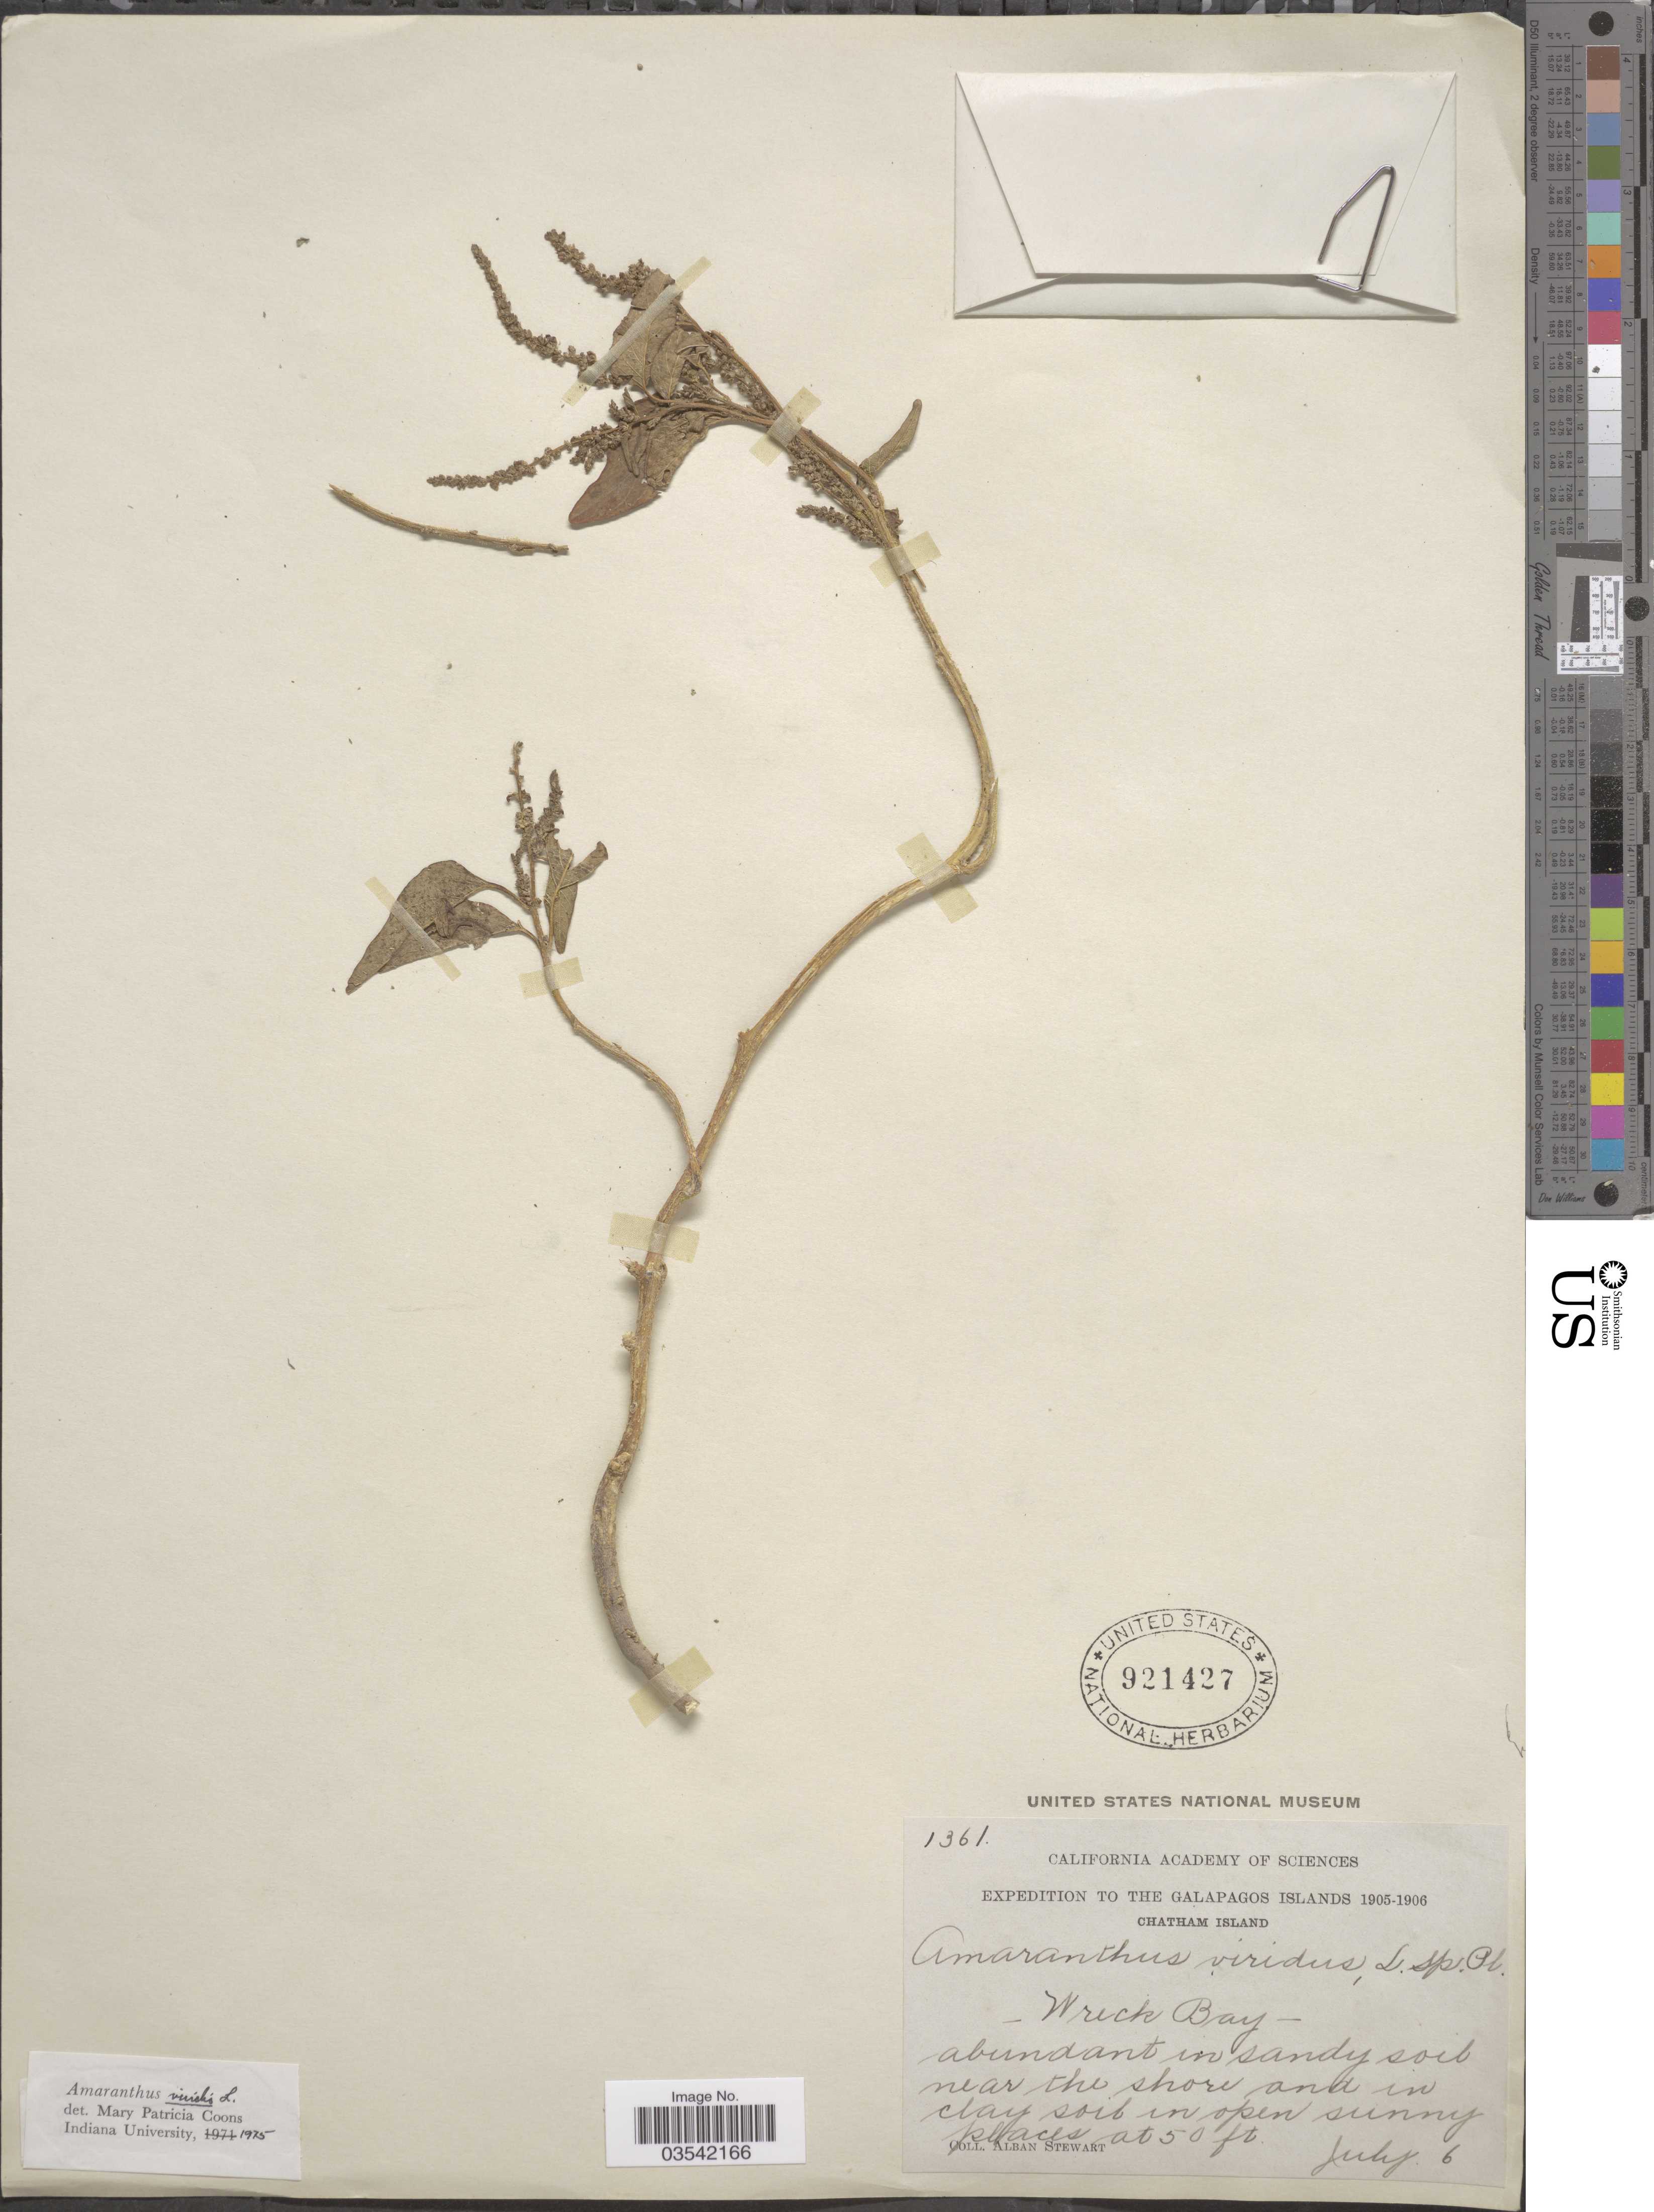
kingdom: Plantae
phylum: Tracheophyta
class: Magnoliopsida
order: Caryophyllales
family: Amaranthaceae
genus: Amaranthus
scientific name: Amaranthus viridis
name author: L.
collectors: A. Stewart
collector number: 1361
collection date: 1905-07-06/1906-07-06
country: Ecuador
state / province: Colón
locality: Galapagos Islands. Chatham Island. - Wreck Bay -.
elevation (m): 15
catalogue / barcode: US 921427